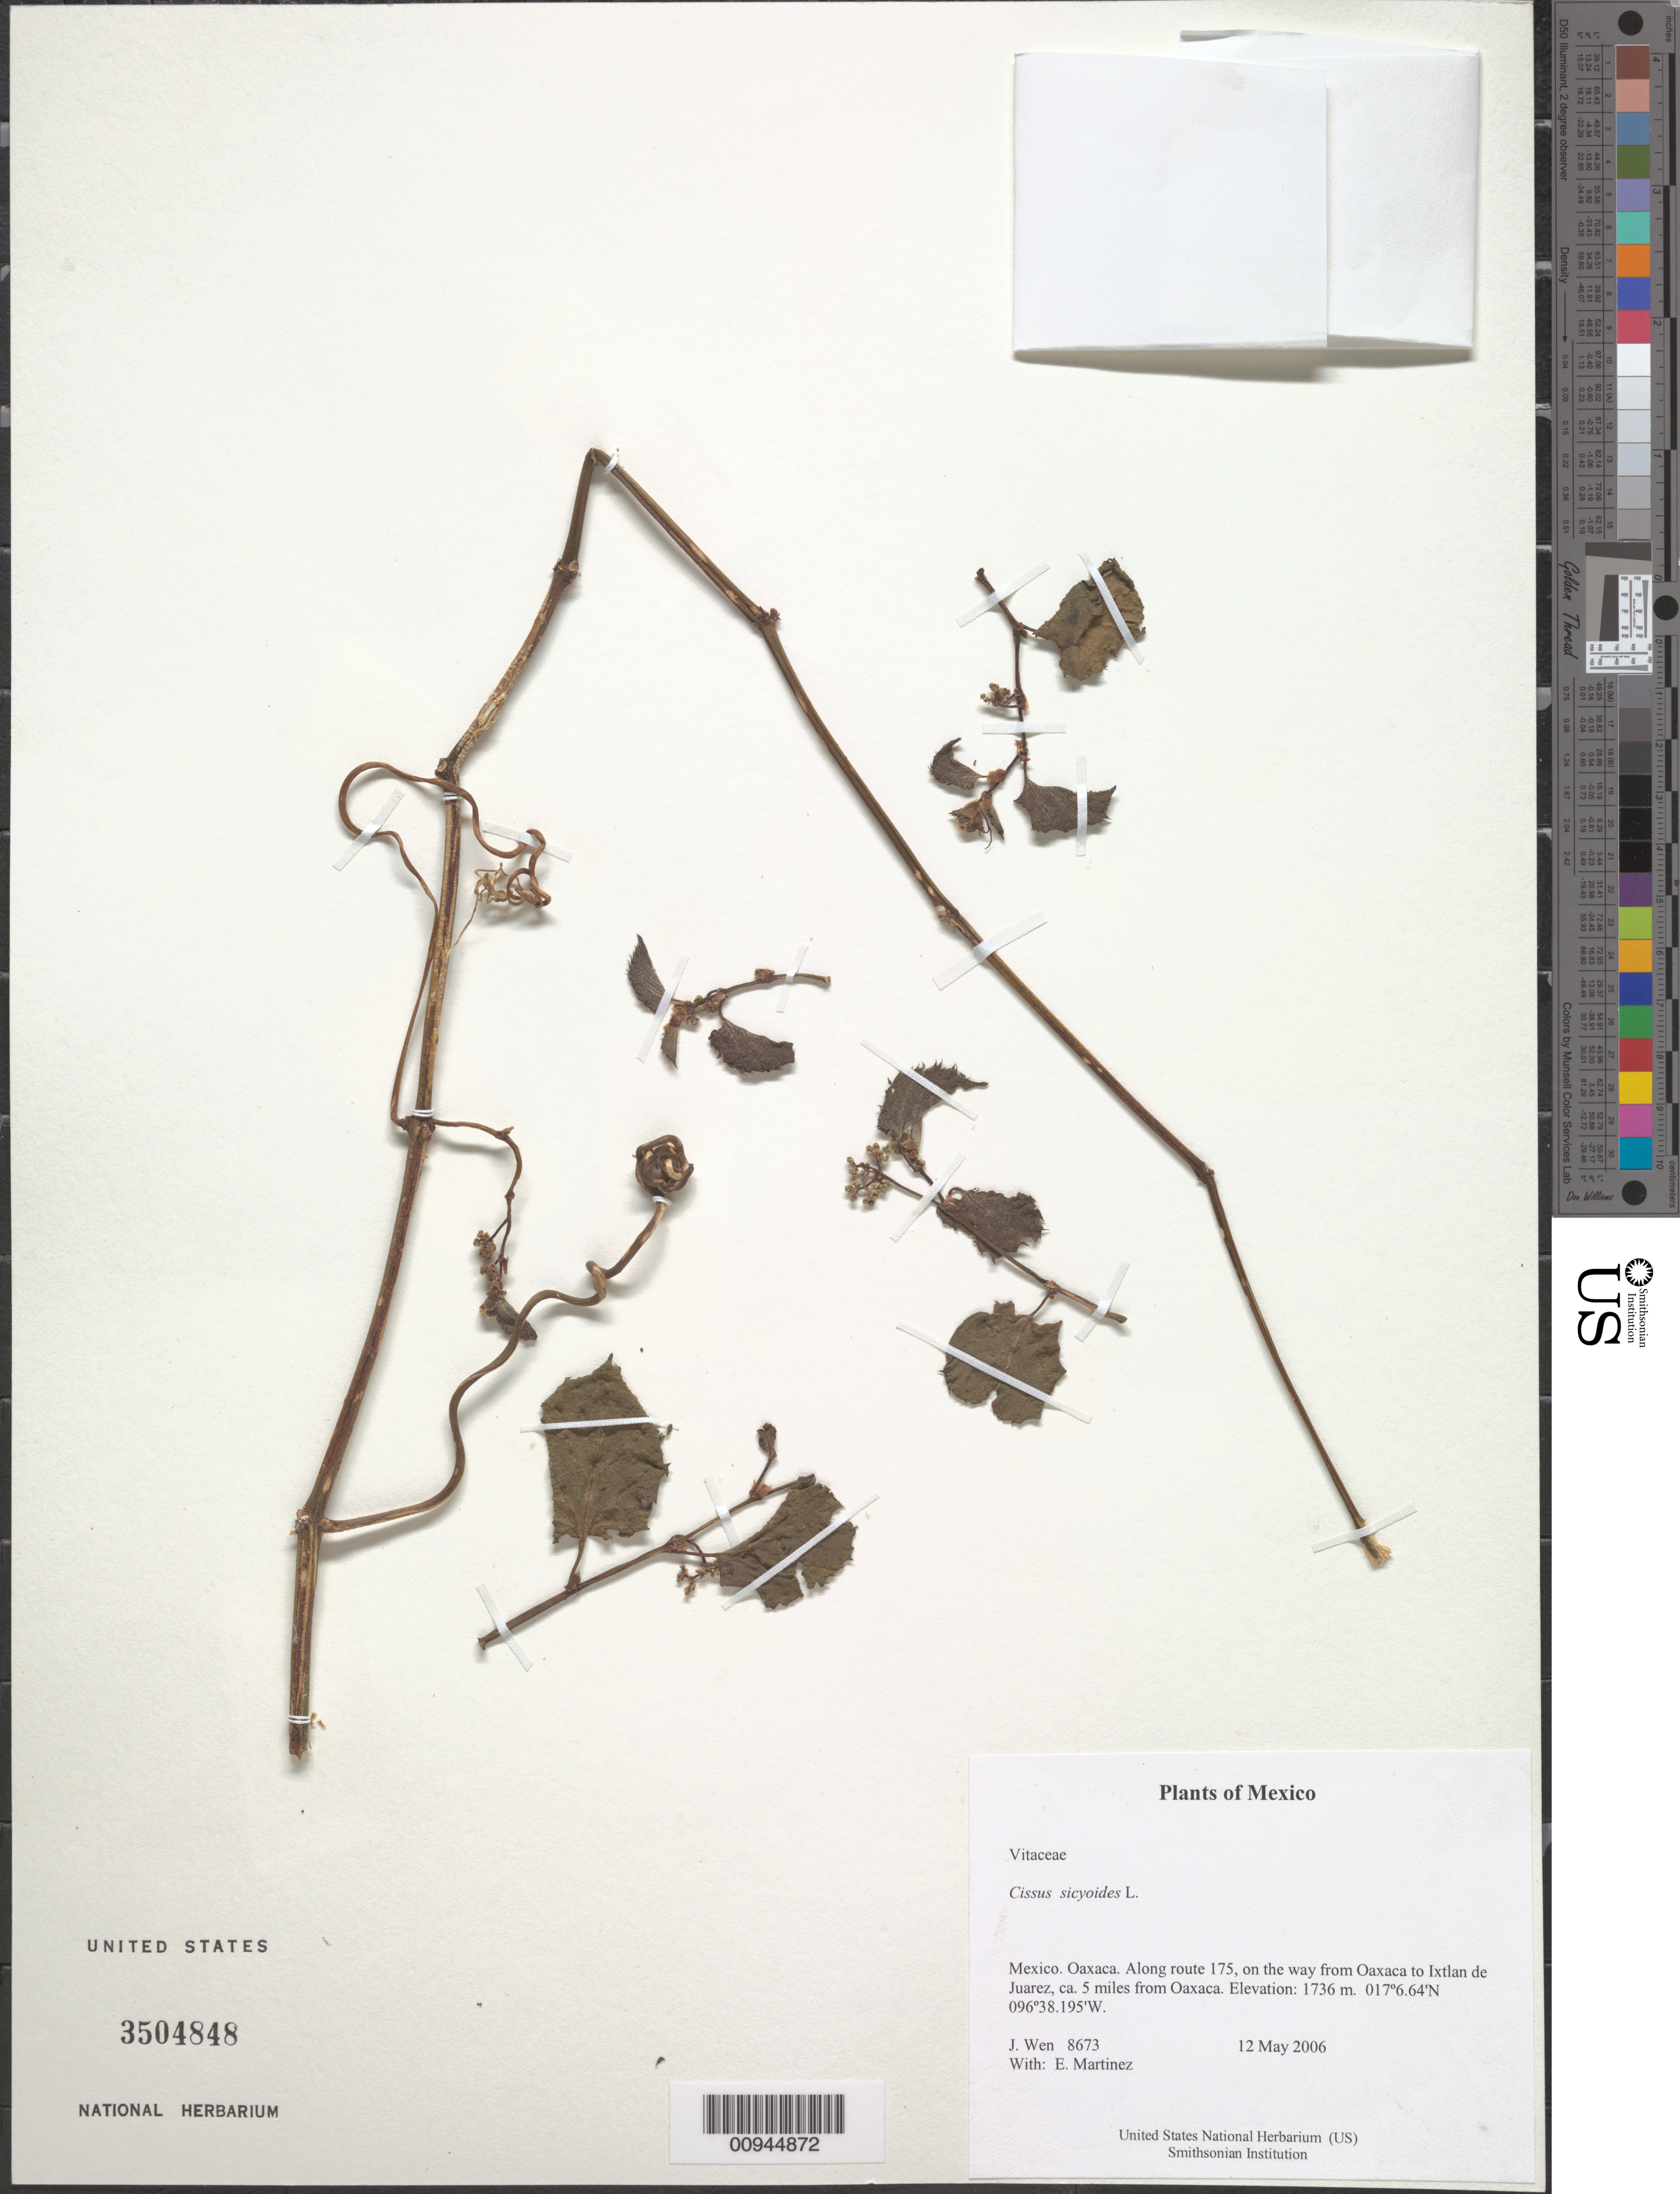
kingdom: Plantae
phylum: Tracheophyta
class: Magnoliopsida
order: Vitales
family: Vitaceae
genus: Cissus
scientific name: Cissus sicyoides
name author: L.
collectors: J. Wen & E. Martínez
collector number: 8673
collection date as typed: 12 May 2006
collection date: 2006-05-12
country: Mexico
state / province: Oaxaca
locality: Along route 175, on the way from Oaxaca to Ixtlan de Juarez, ca. 5 miles from Oaxaca.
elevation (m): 1736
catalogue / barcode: US 3504848